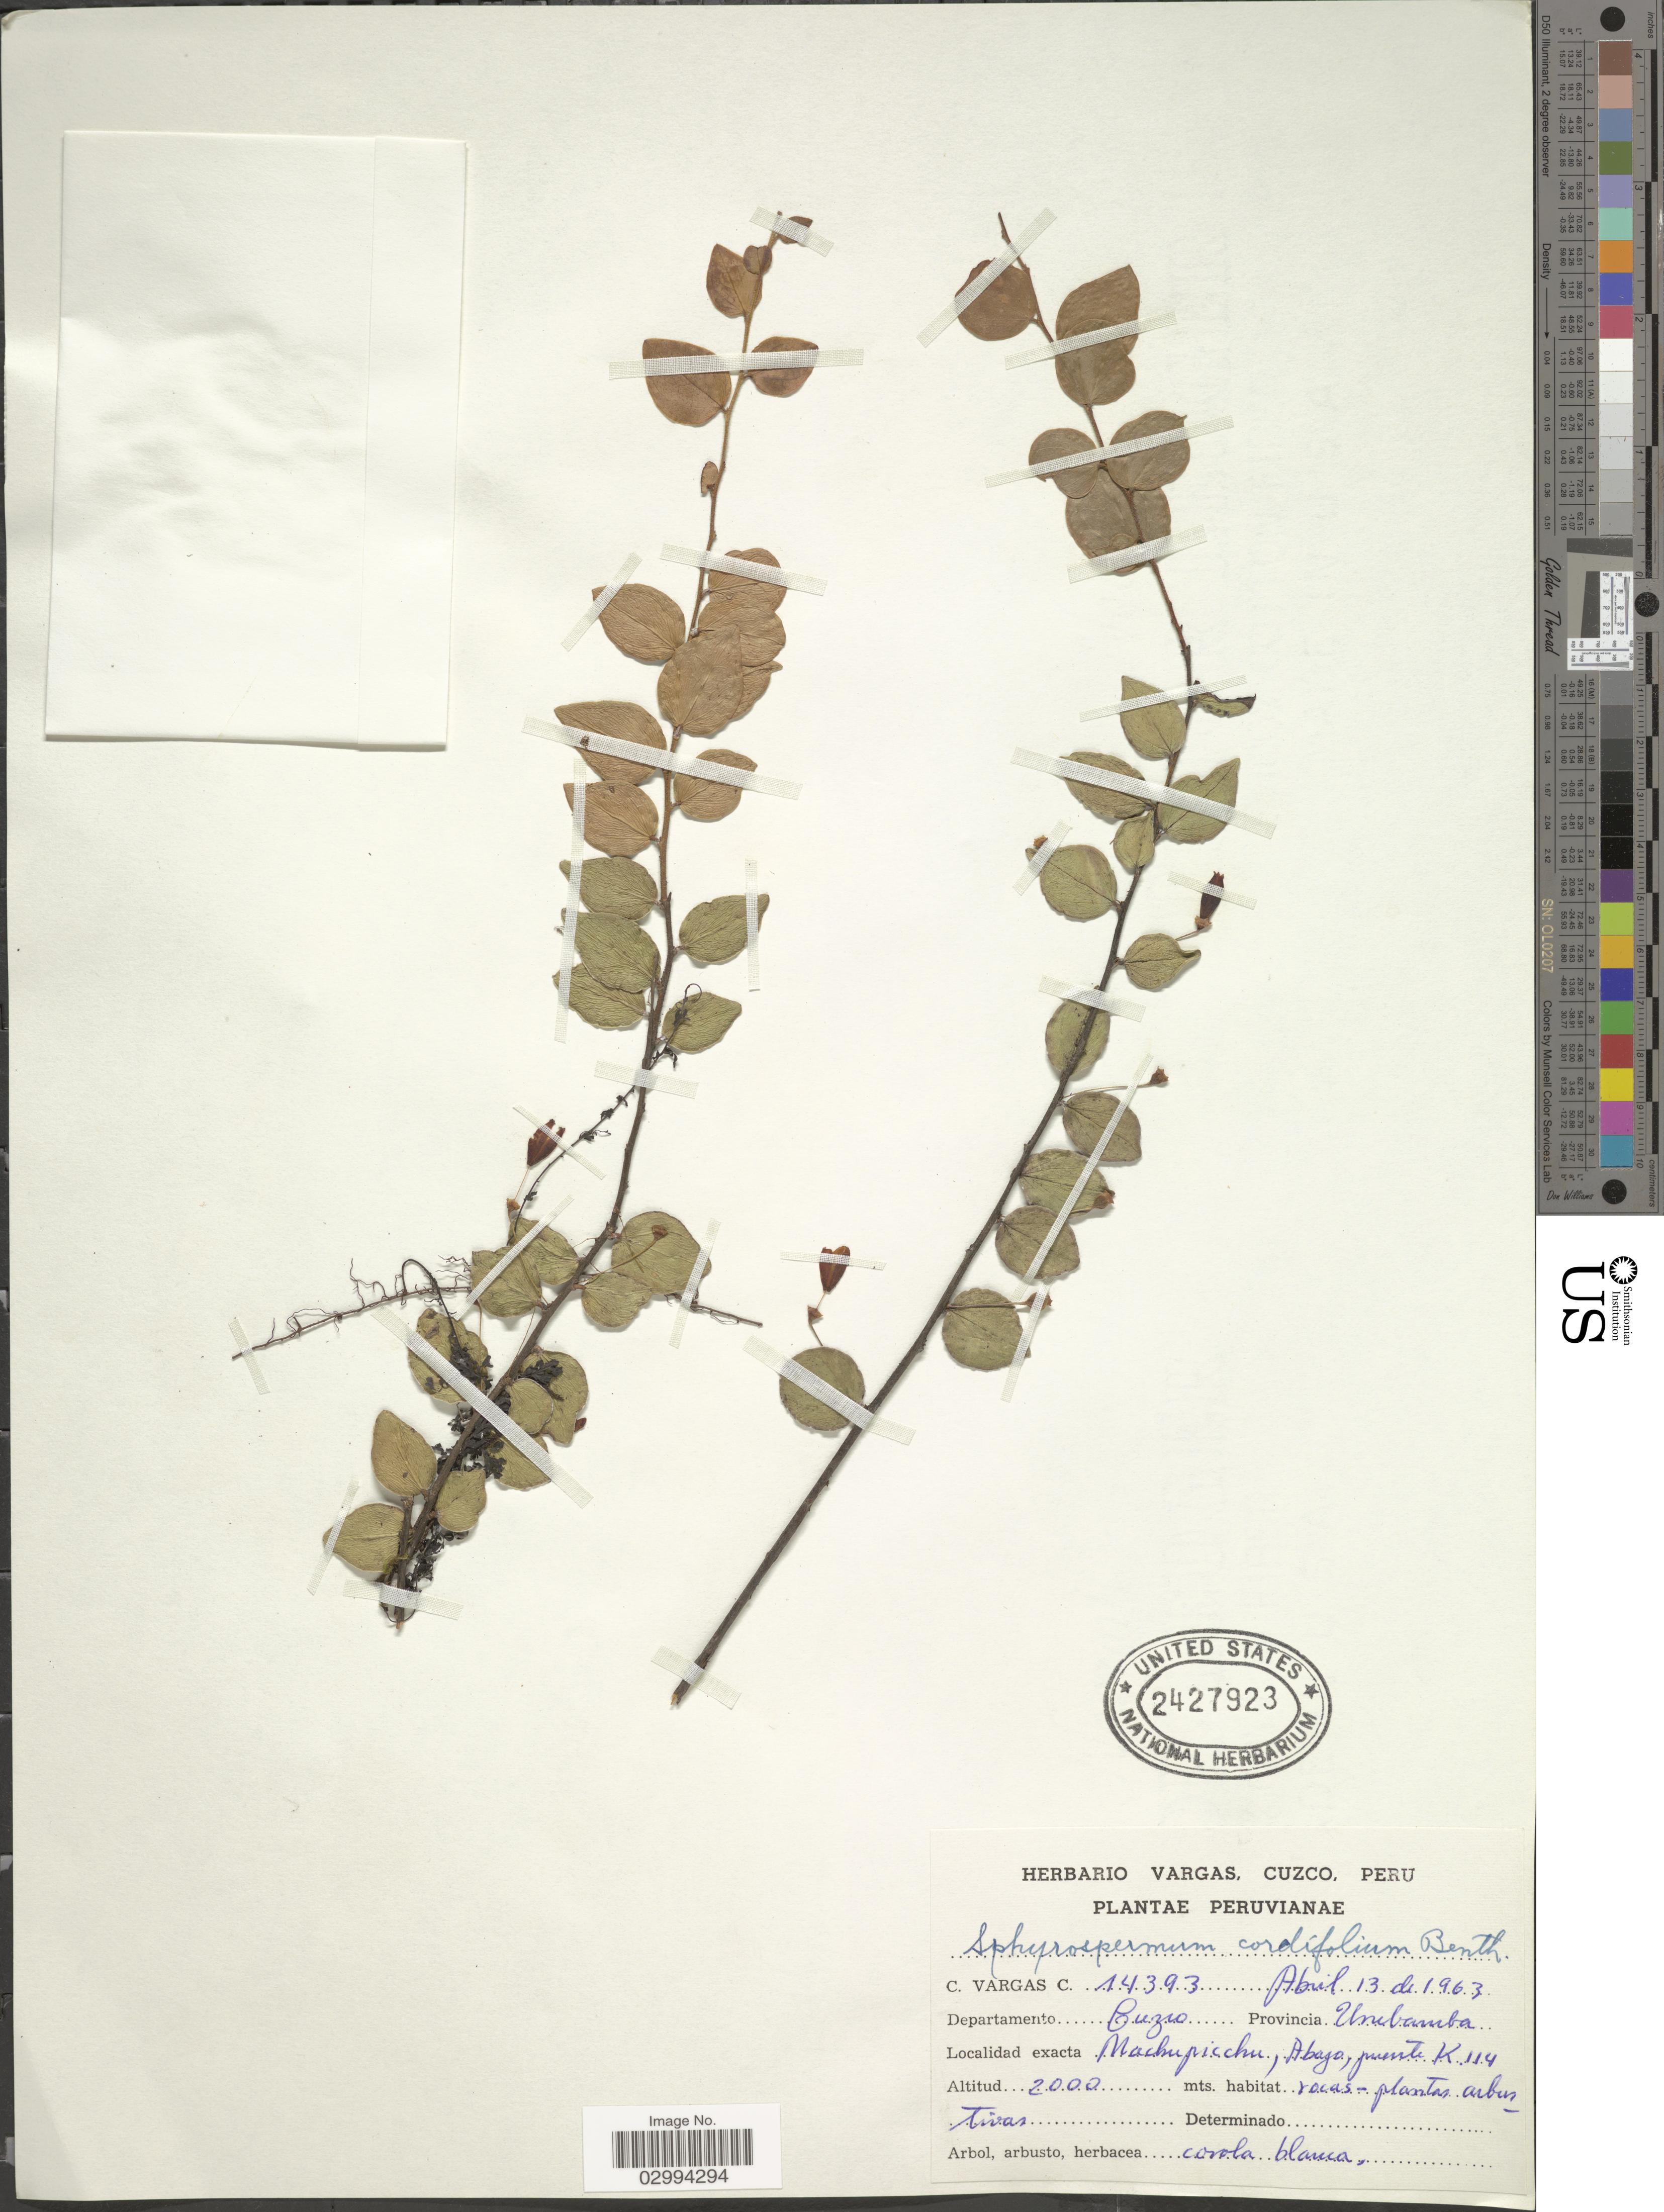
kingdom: Plantae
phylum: Tracheophyta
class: Magnoliopsida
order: Ericales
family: Ericaceae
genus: Sphyrospermum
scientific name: Sphyrospermum cordifolium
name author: Benth.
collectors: C. Vargas Calderón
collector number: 14393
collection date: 1963-04-13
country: Peru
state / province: Cusco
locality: Departamento Cuzco, Provincia Urubamba, Machupichu, Abajo puente K114.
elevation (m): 2000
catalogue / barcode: US 2427923